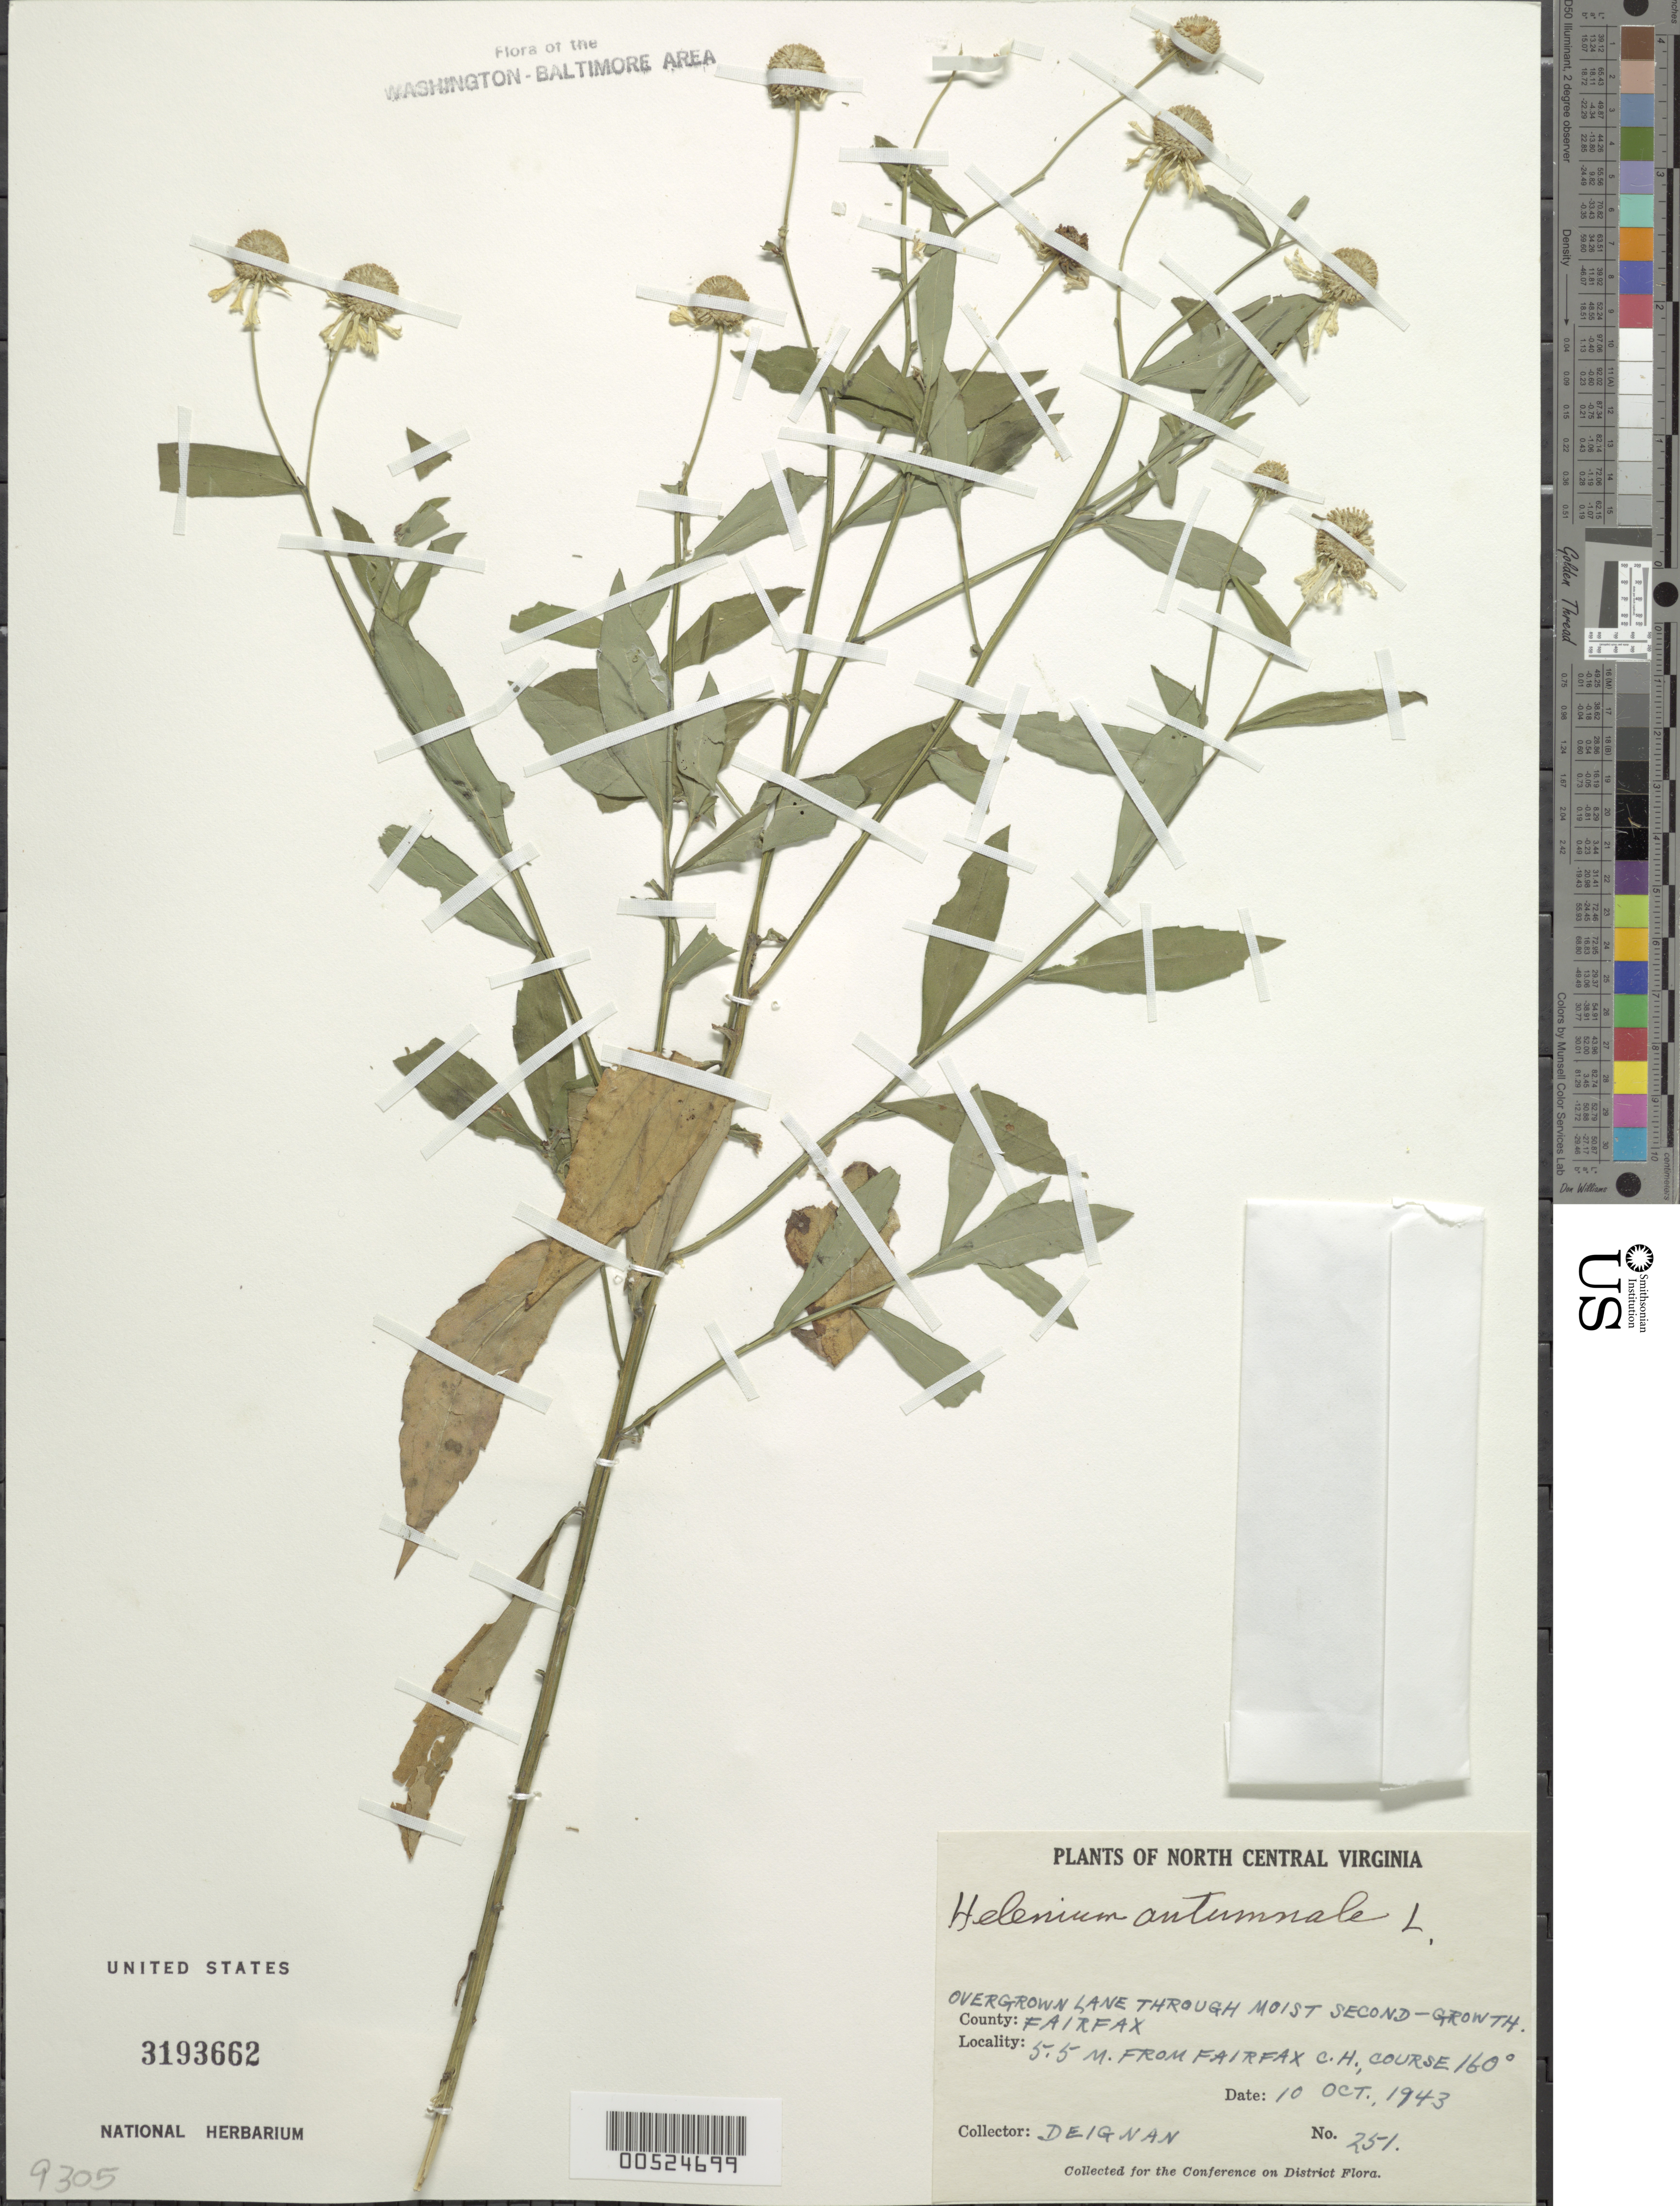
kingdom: Plantae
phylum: Tracheophyta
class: Magnoliopsida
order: Asterales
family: Asteraceae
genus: Helenium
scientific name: Helenium autumnale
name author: L.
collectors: H. Deignan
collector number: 251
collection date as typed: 10 Oct 1943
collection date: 1943-10-10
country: United States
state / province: Virginia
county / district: Fairfax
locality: Fairfax Courthouse, 5.5 mi. from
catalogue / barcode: US 3193662